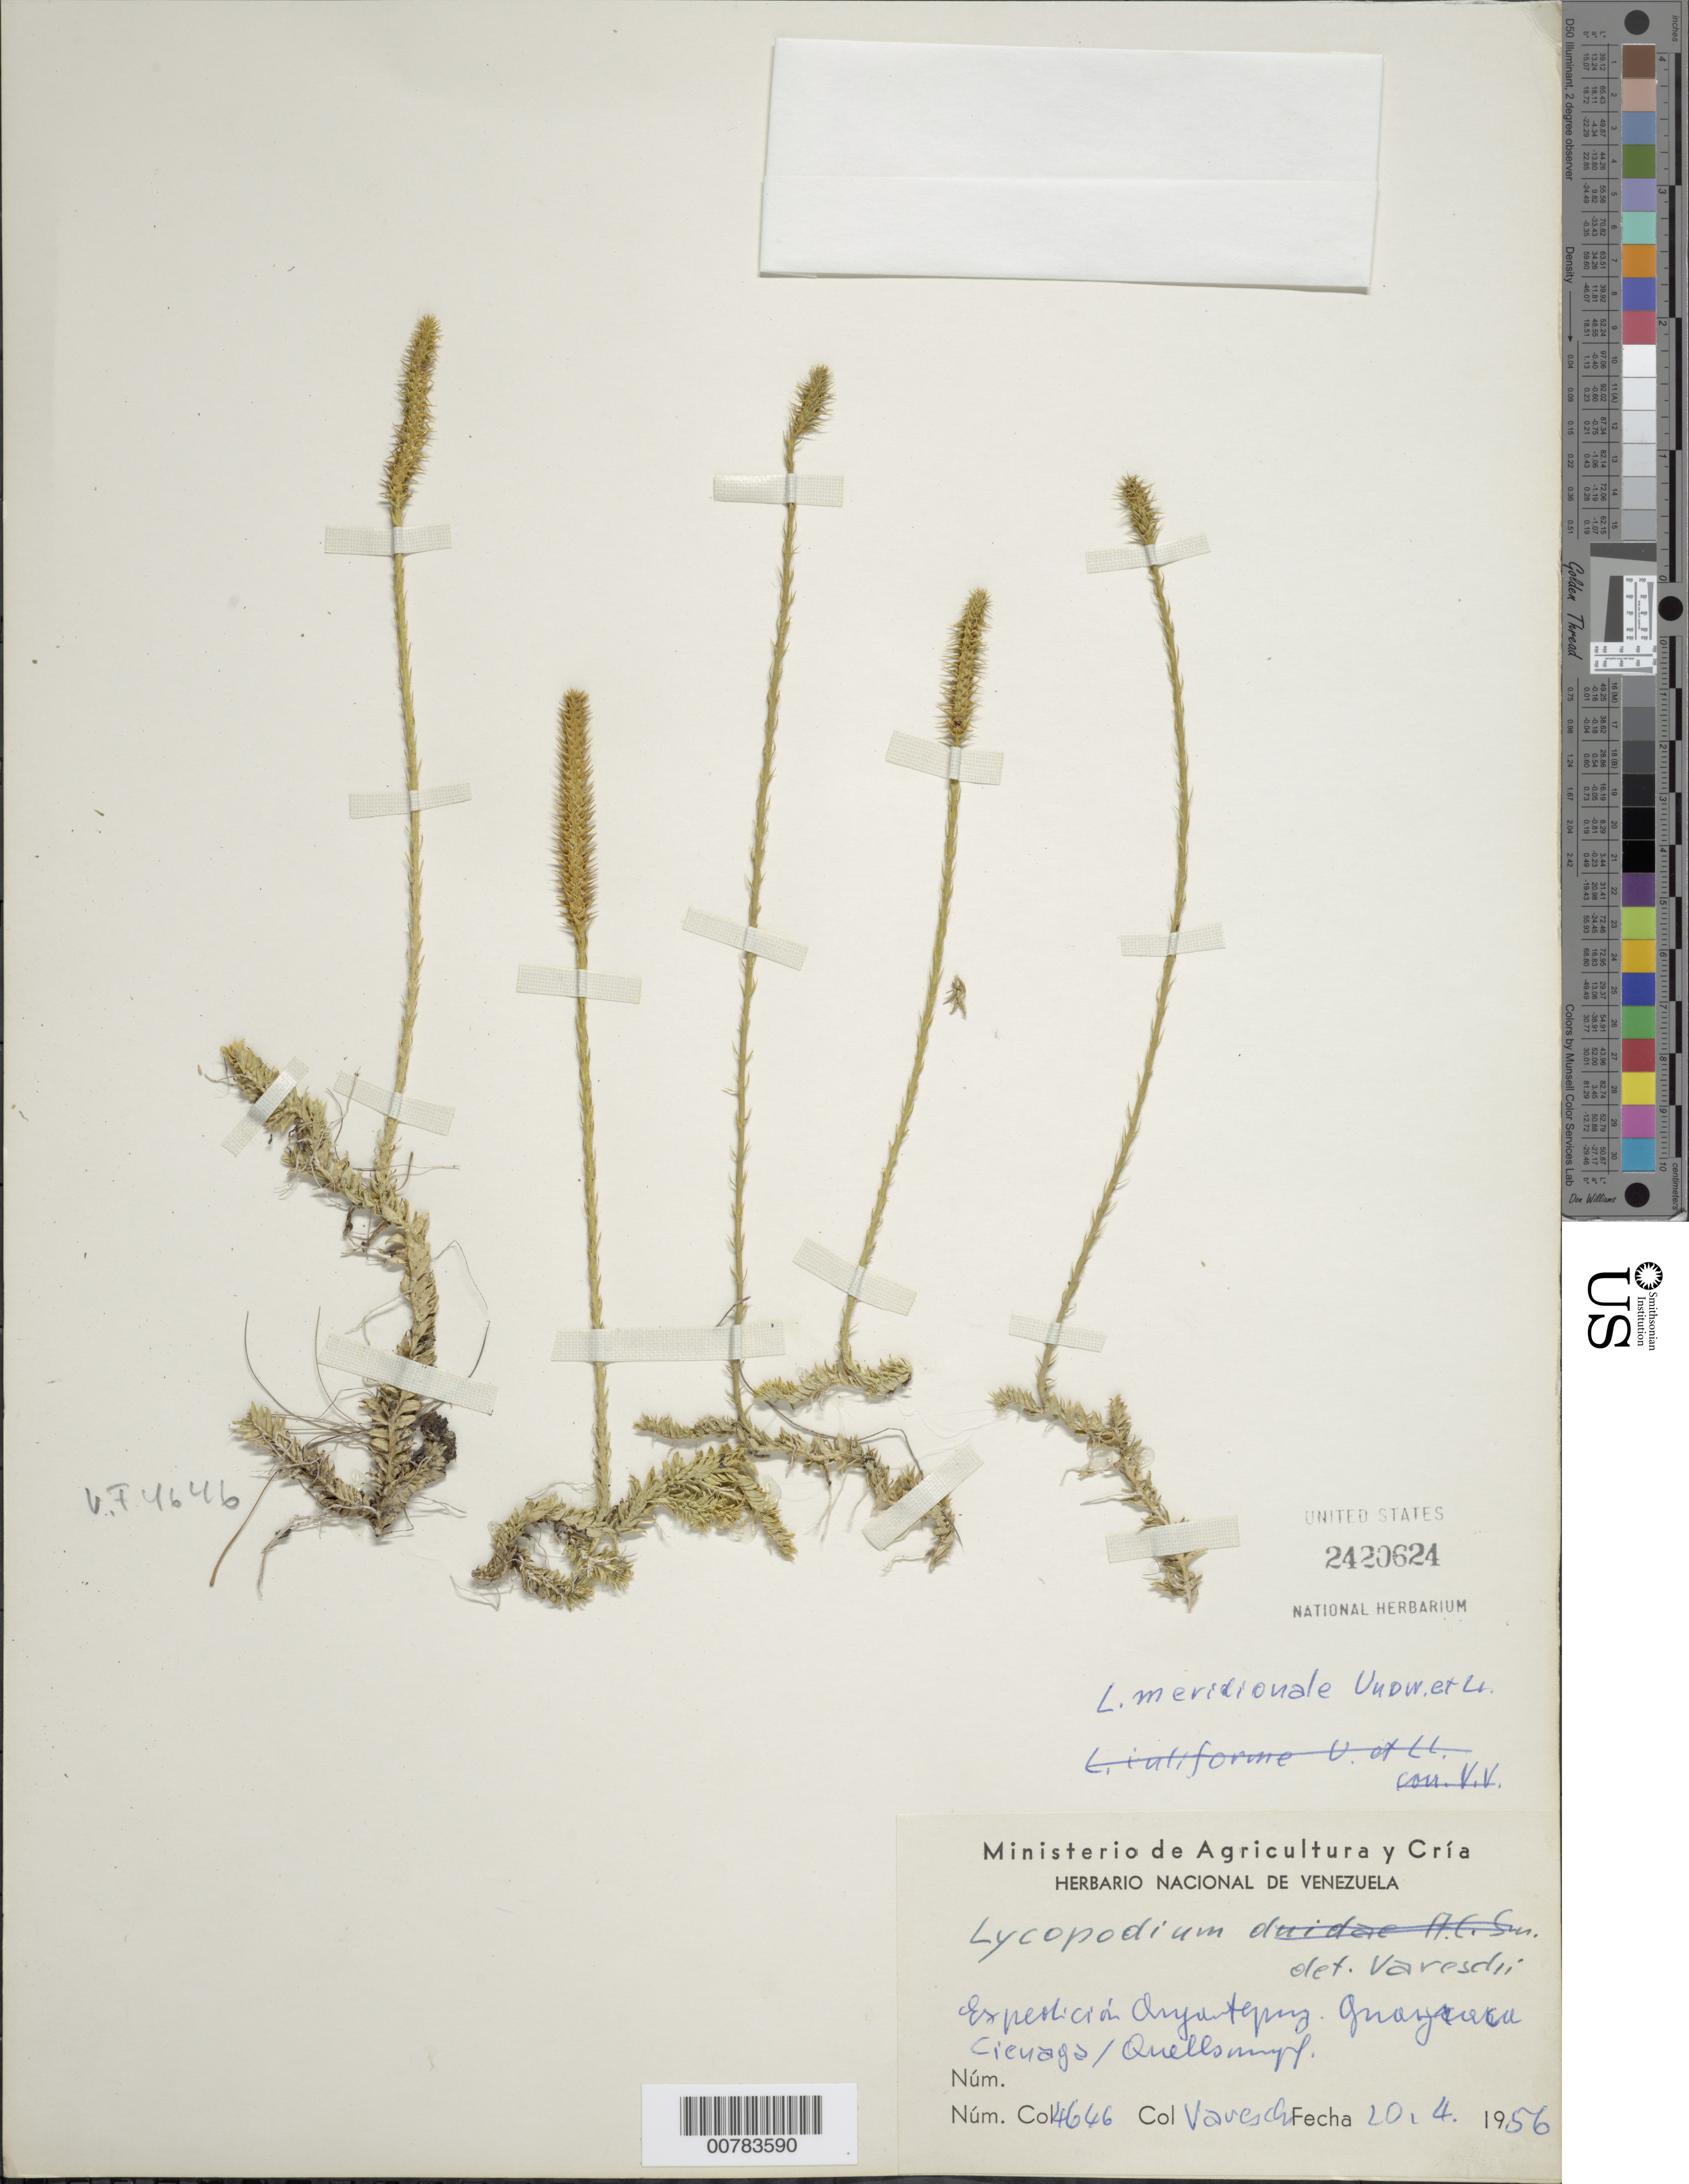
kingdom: Plantae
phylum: Tracheophyta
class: Lycopodiopsida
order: Lycopodiales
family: Lycopodiaceae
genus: Pseudolycopodiella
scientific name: Pseudolycopodiella iuliformis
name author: (Underw. & F.E. Lloyd) Holub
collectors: V. Vareschi & E. Foldats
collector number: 4646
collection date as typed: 10-Apr-56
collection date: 1956-04-10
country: Venezuela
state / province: Bolívar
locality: Auyan-tepuí, Guayaraca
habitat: Cieuaga/ Quellsmyp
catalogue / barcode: US 2420624